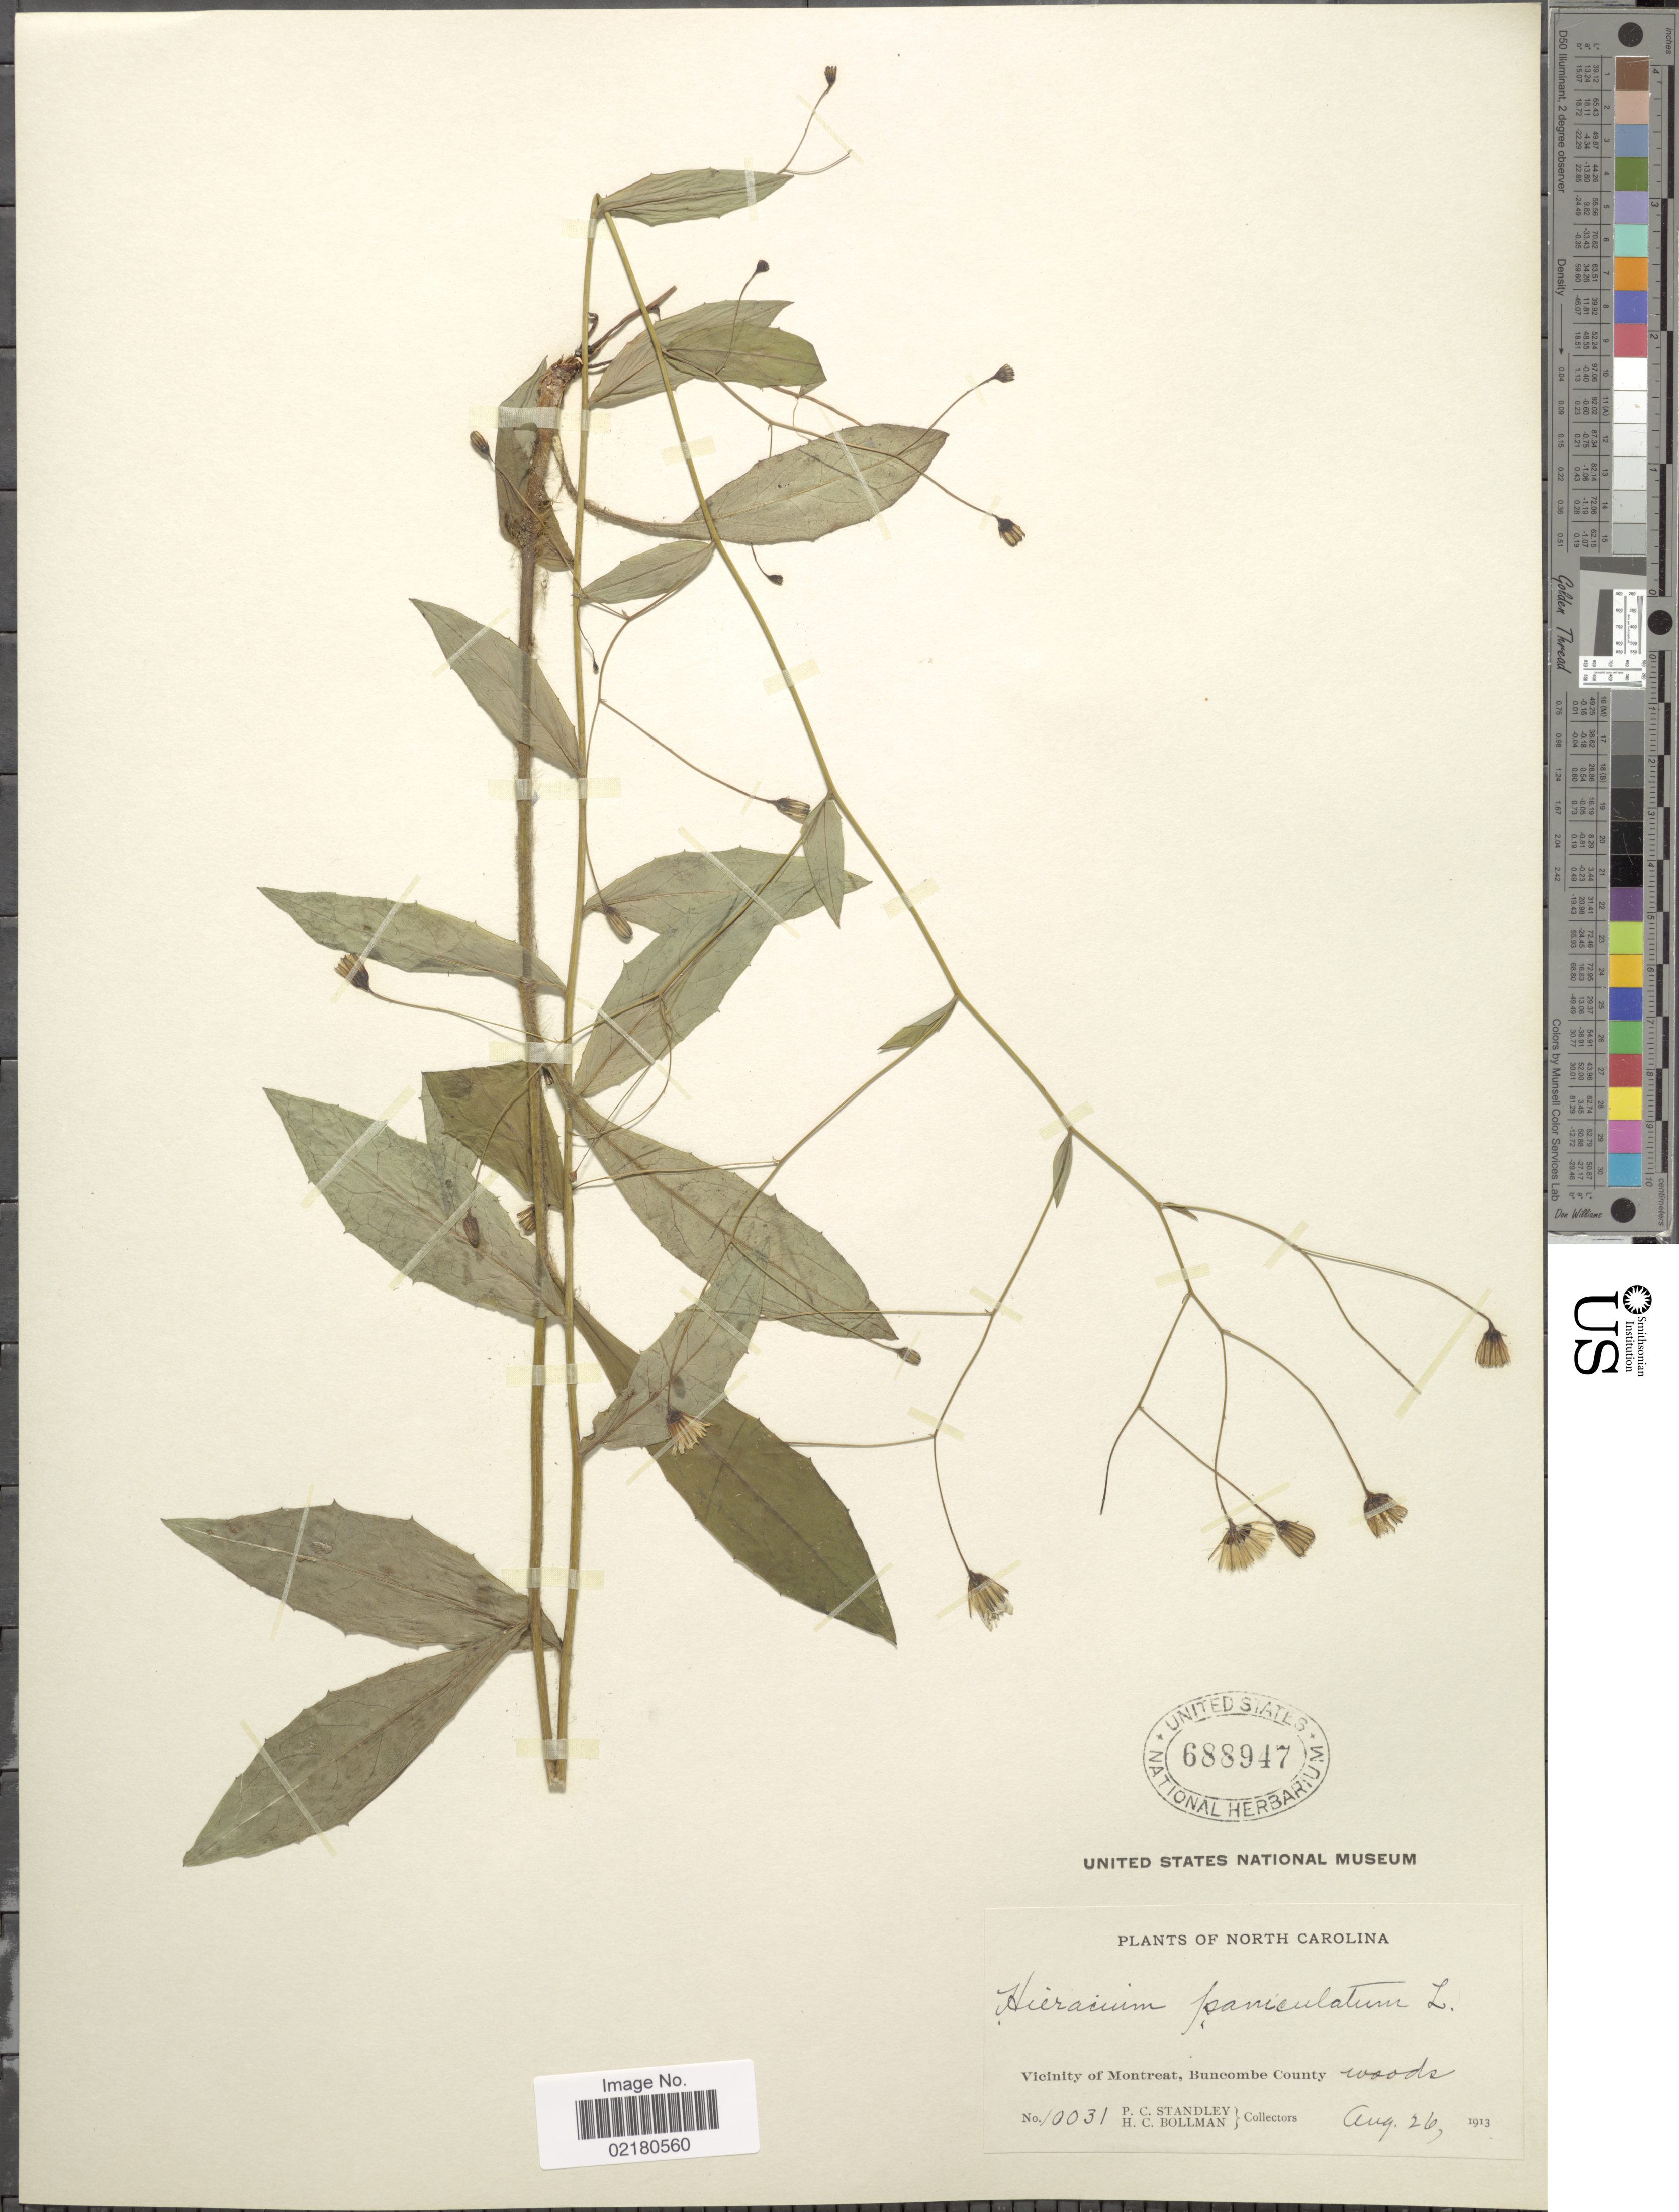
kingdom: Plantae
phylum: Tracheophyta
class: Magnoliopsida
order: Asterales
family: Asteraceae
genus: Hieracium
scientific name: Hieracium paniculatum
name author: L.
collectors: P. C. Standley & H. C. Bollman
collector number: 10031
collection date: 1913-08-26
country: United States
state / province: North Carolina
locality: Vicinity of Montreat, Buncombe County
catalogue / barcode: US 688947